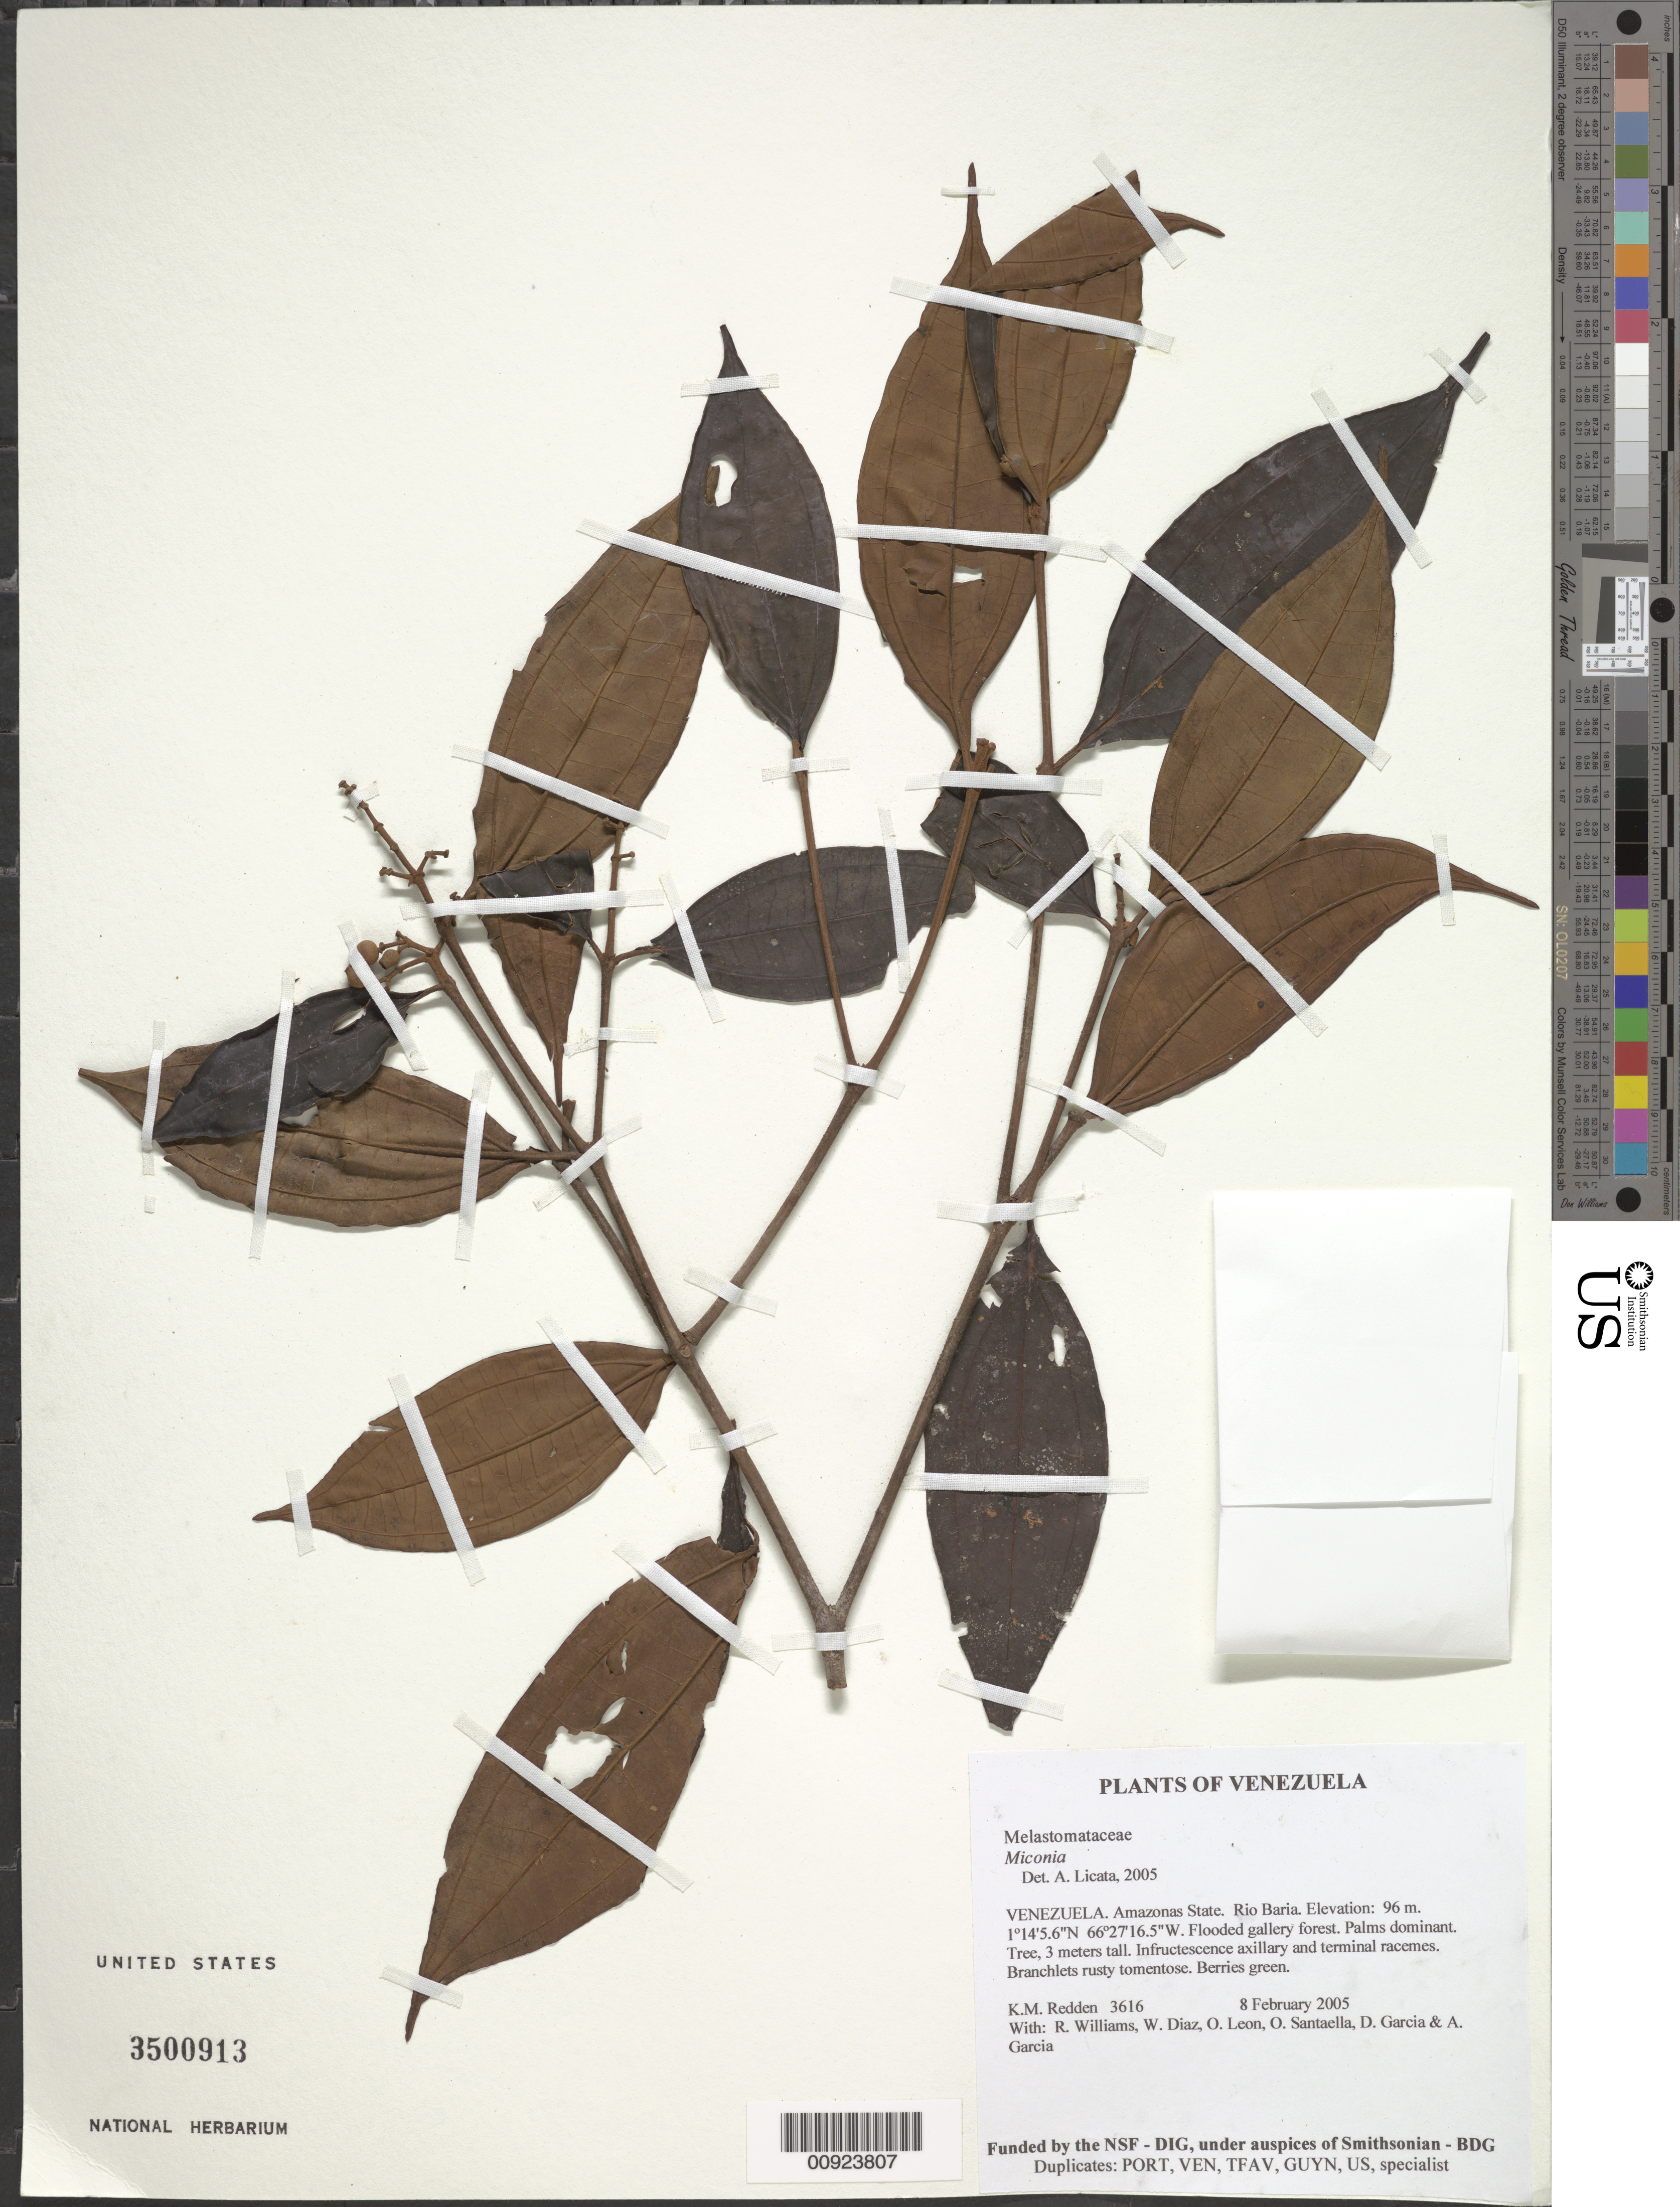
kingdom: Plantae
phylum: Tracheophyta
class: Magnoliopsida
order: Myrtales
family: Melastomataceae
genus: Miconia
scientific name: Miconia sp.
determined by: Licata, A., (PORT), Univ. Nac. Exp. de los Llanos Ezequiel Zamora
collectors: K. M. Redden, R. Williams, W. Díaz P., O. León, O. Santaella, D. Garcia & A. Garcia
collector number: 3616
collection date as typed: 8 February 2005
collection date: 2005-02-08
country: Venezuela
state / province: Amazonas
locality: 20 - Rio Baria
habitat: Flooded gallery forest. Palms dominant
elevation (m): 96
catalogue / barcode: US 3500913